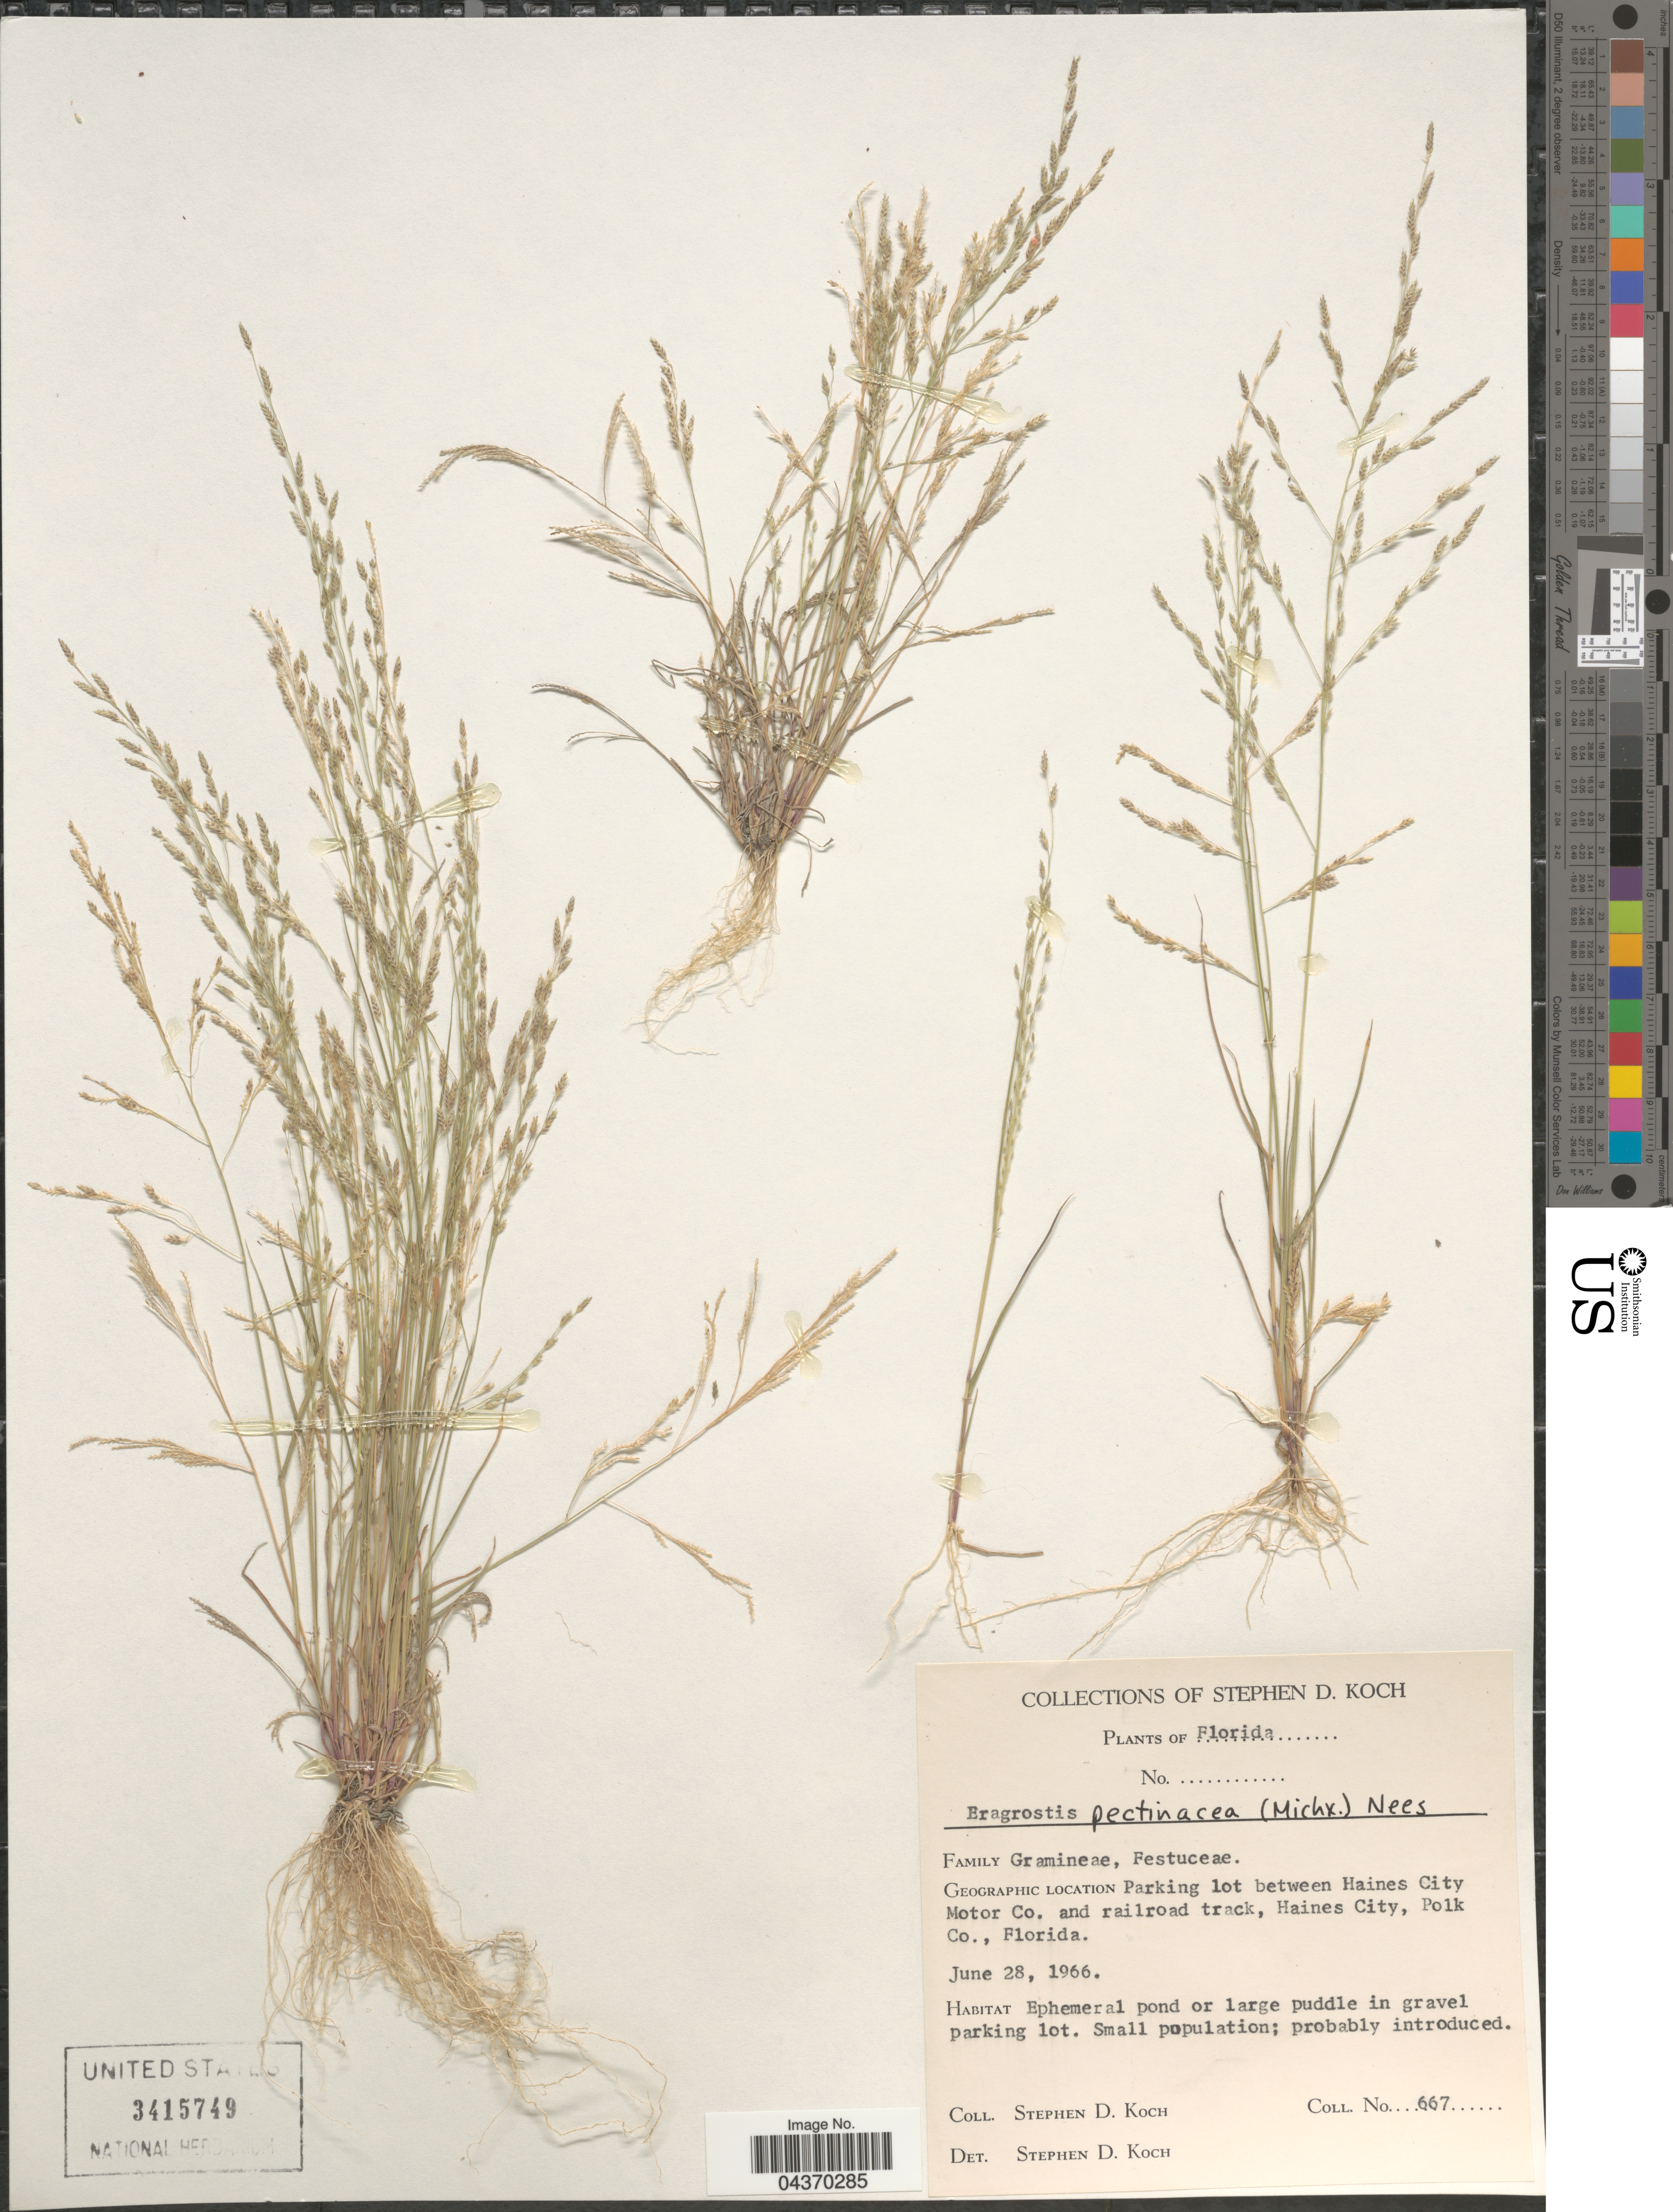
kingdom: Plantae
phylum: Tracheophyta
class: Liliopsida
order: Poales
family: Poaceae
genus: Eragrostis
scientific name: Eragrostis pectinacea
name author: (Michx.) Nees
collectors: S. D. Koch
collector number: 667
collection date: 1966-06-28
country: United States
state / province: Florida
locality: Parking lot between Haines City Motor Co. and railroad track, Haines City, Polk Co.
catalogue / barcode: US 3415749